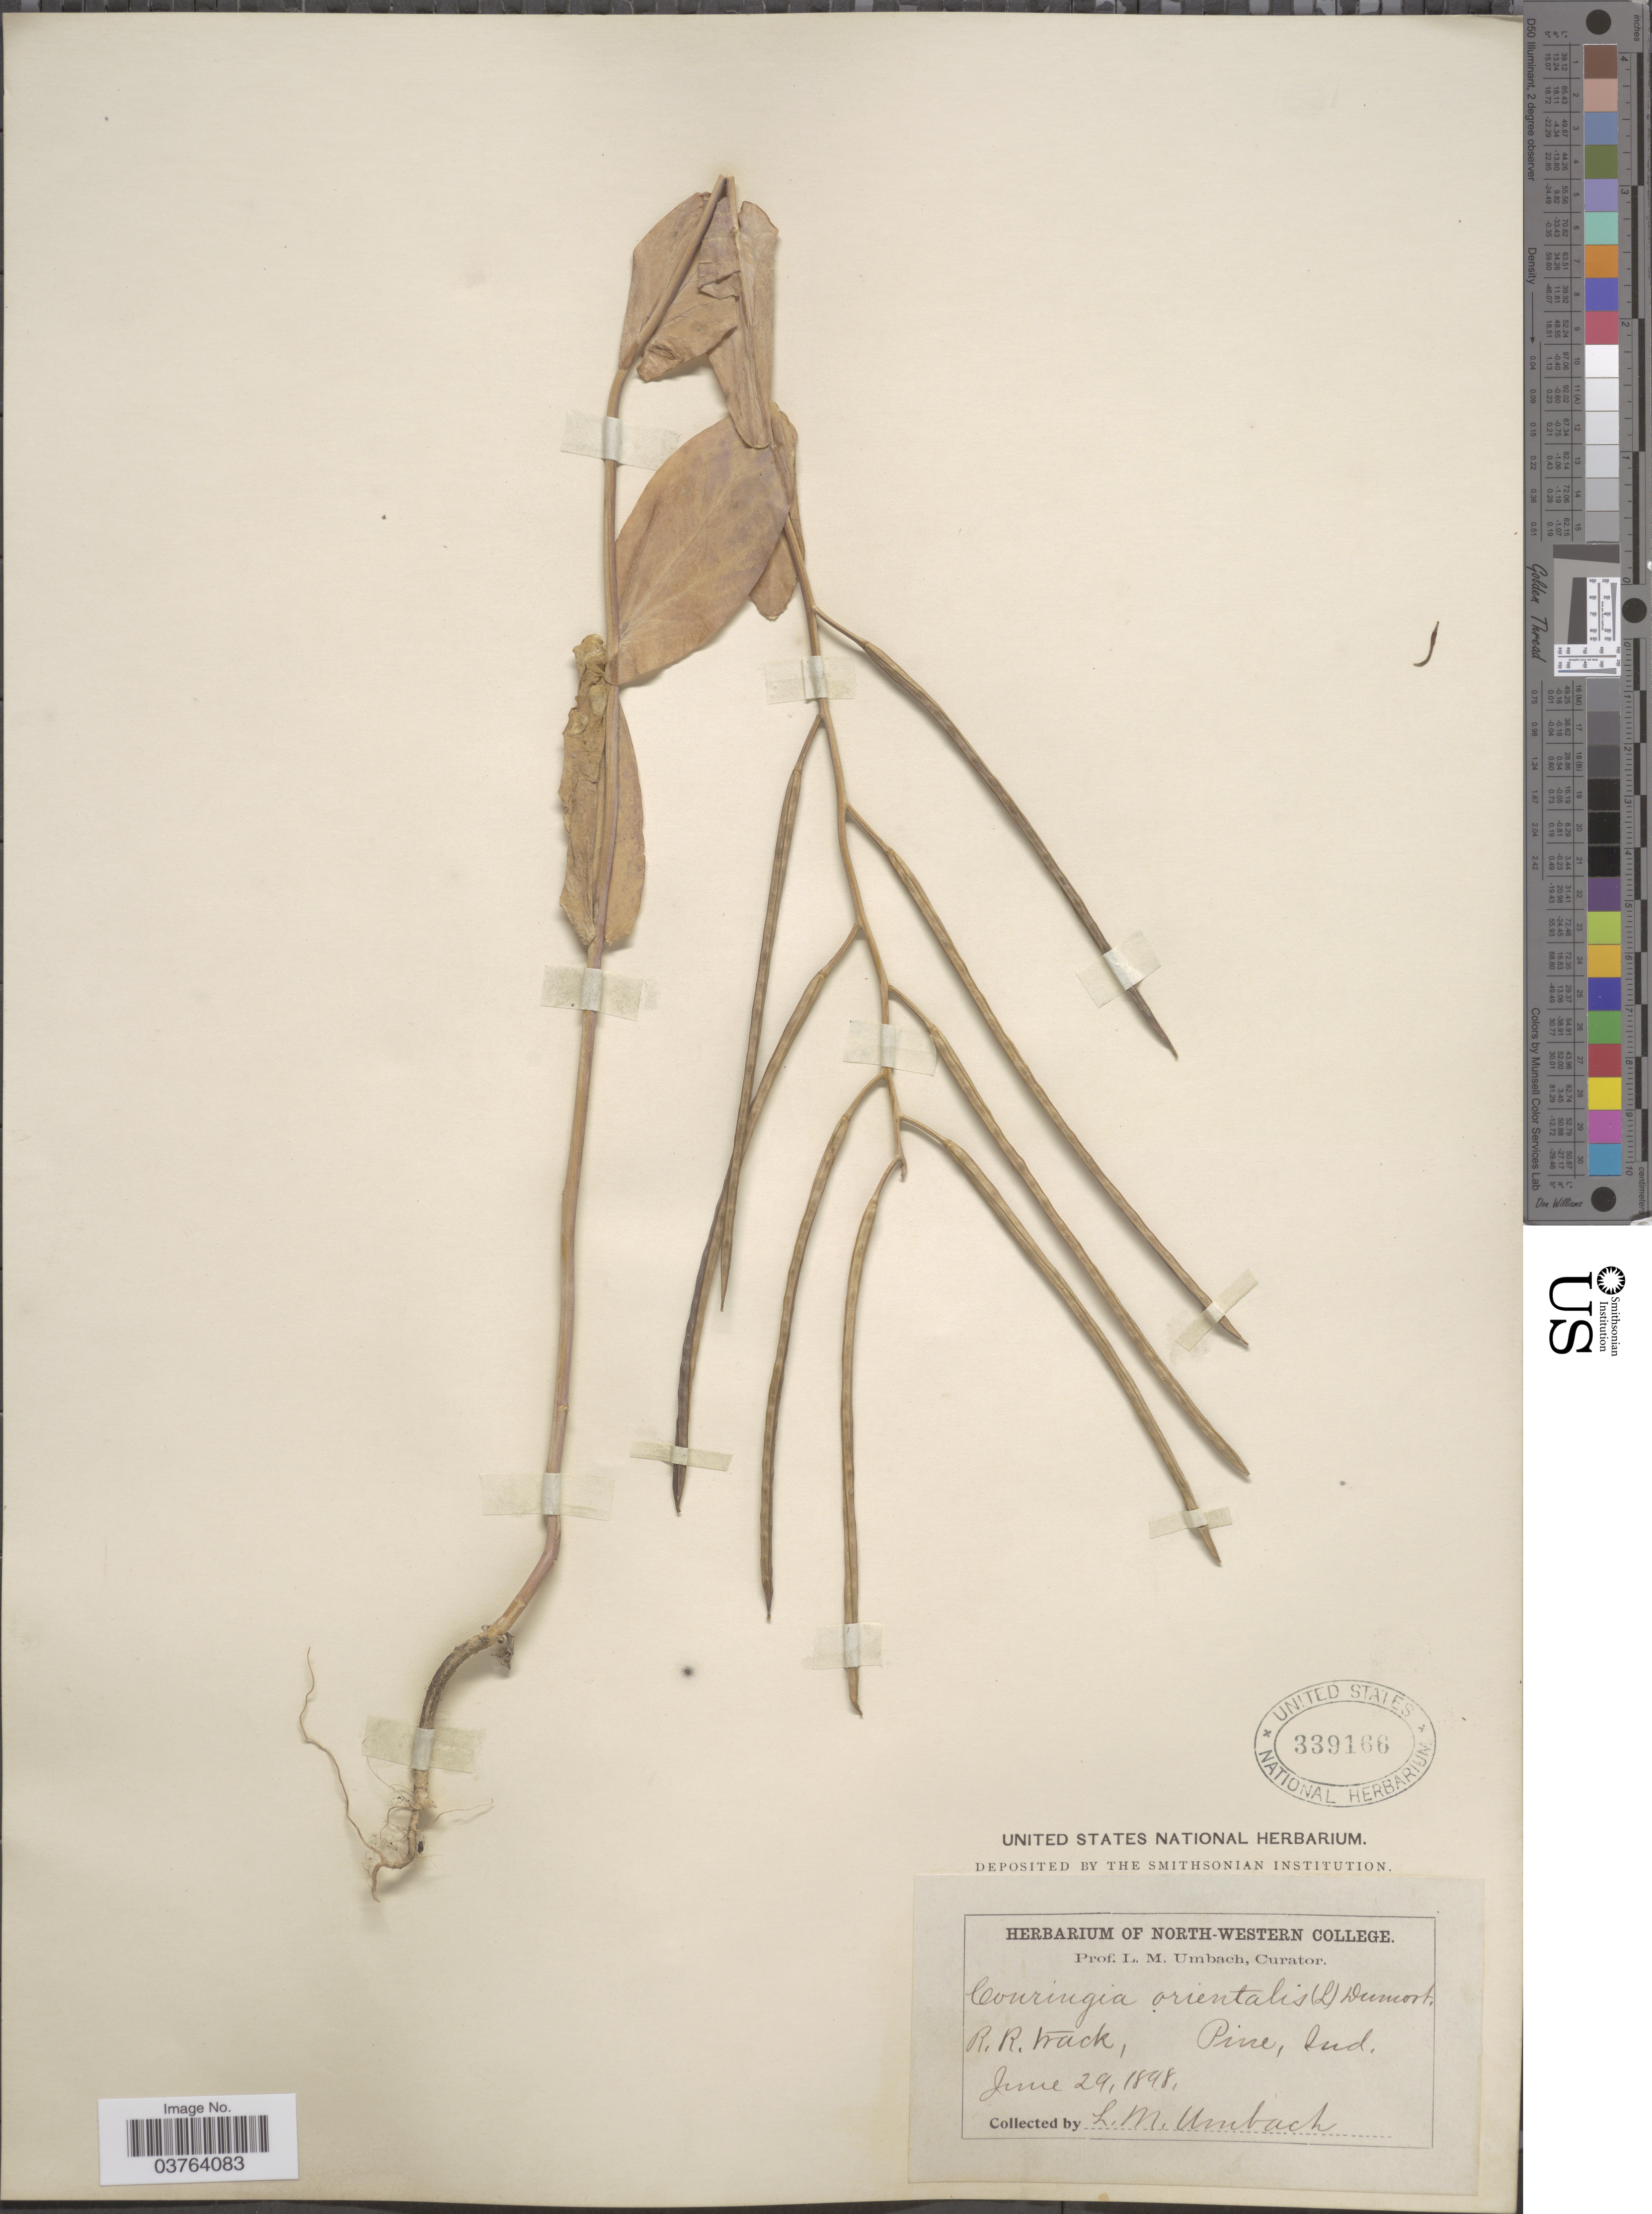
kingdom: Plantae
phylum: Tracheophyta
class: Magnoliopsida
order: Brassicales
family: Brassicaceae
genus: Conringia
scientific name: Conringia orientalis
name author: (L.) C. Presl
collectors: L. M. Umbach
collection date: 1898-06-29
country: United States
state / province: Indiana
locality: R. R. track, Pine.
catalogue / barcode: US 339166